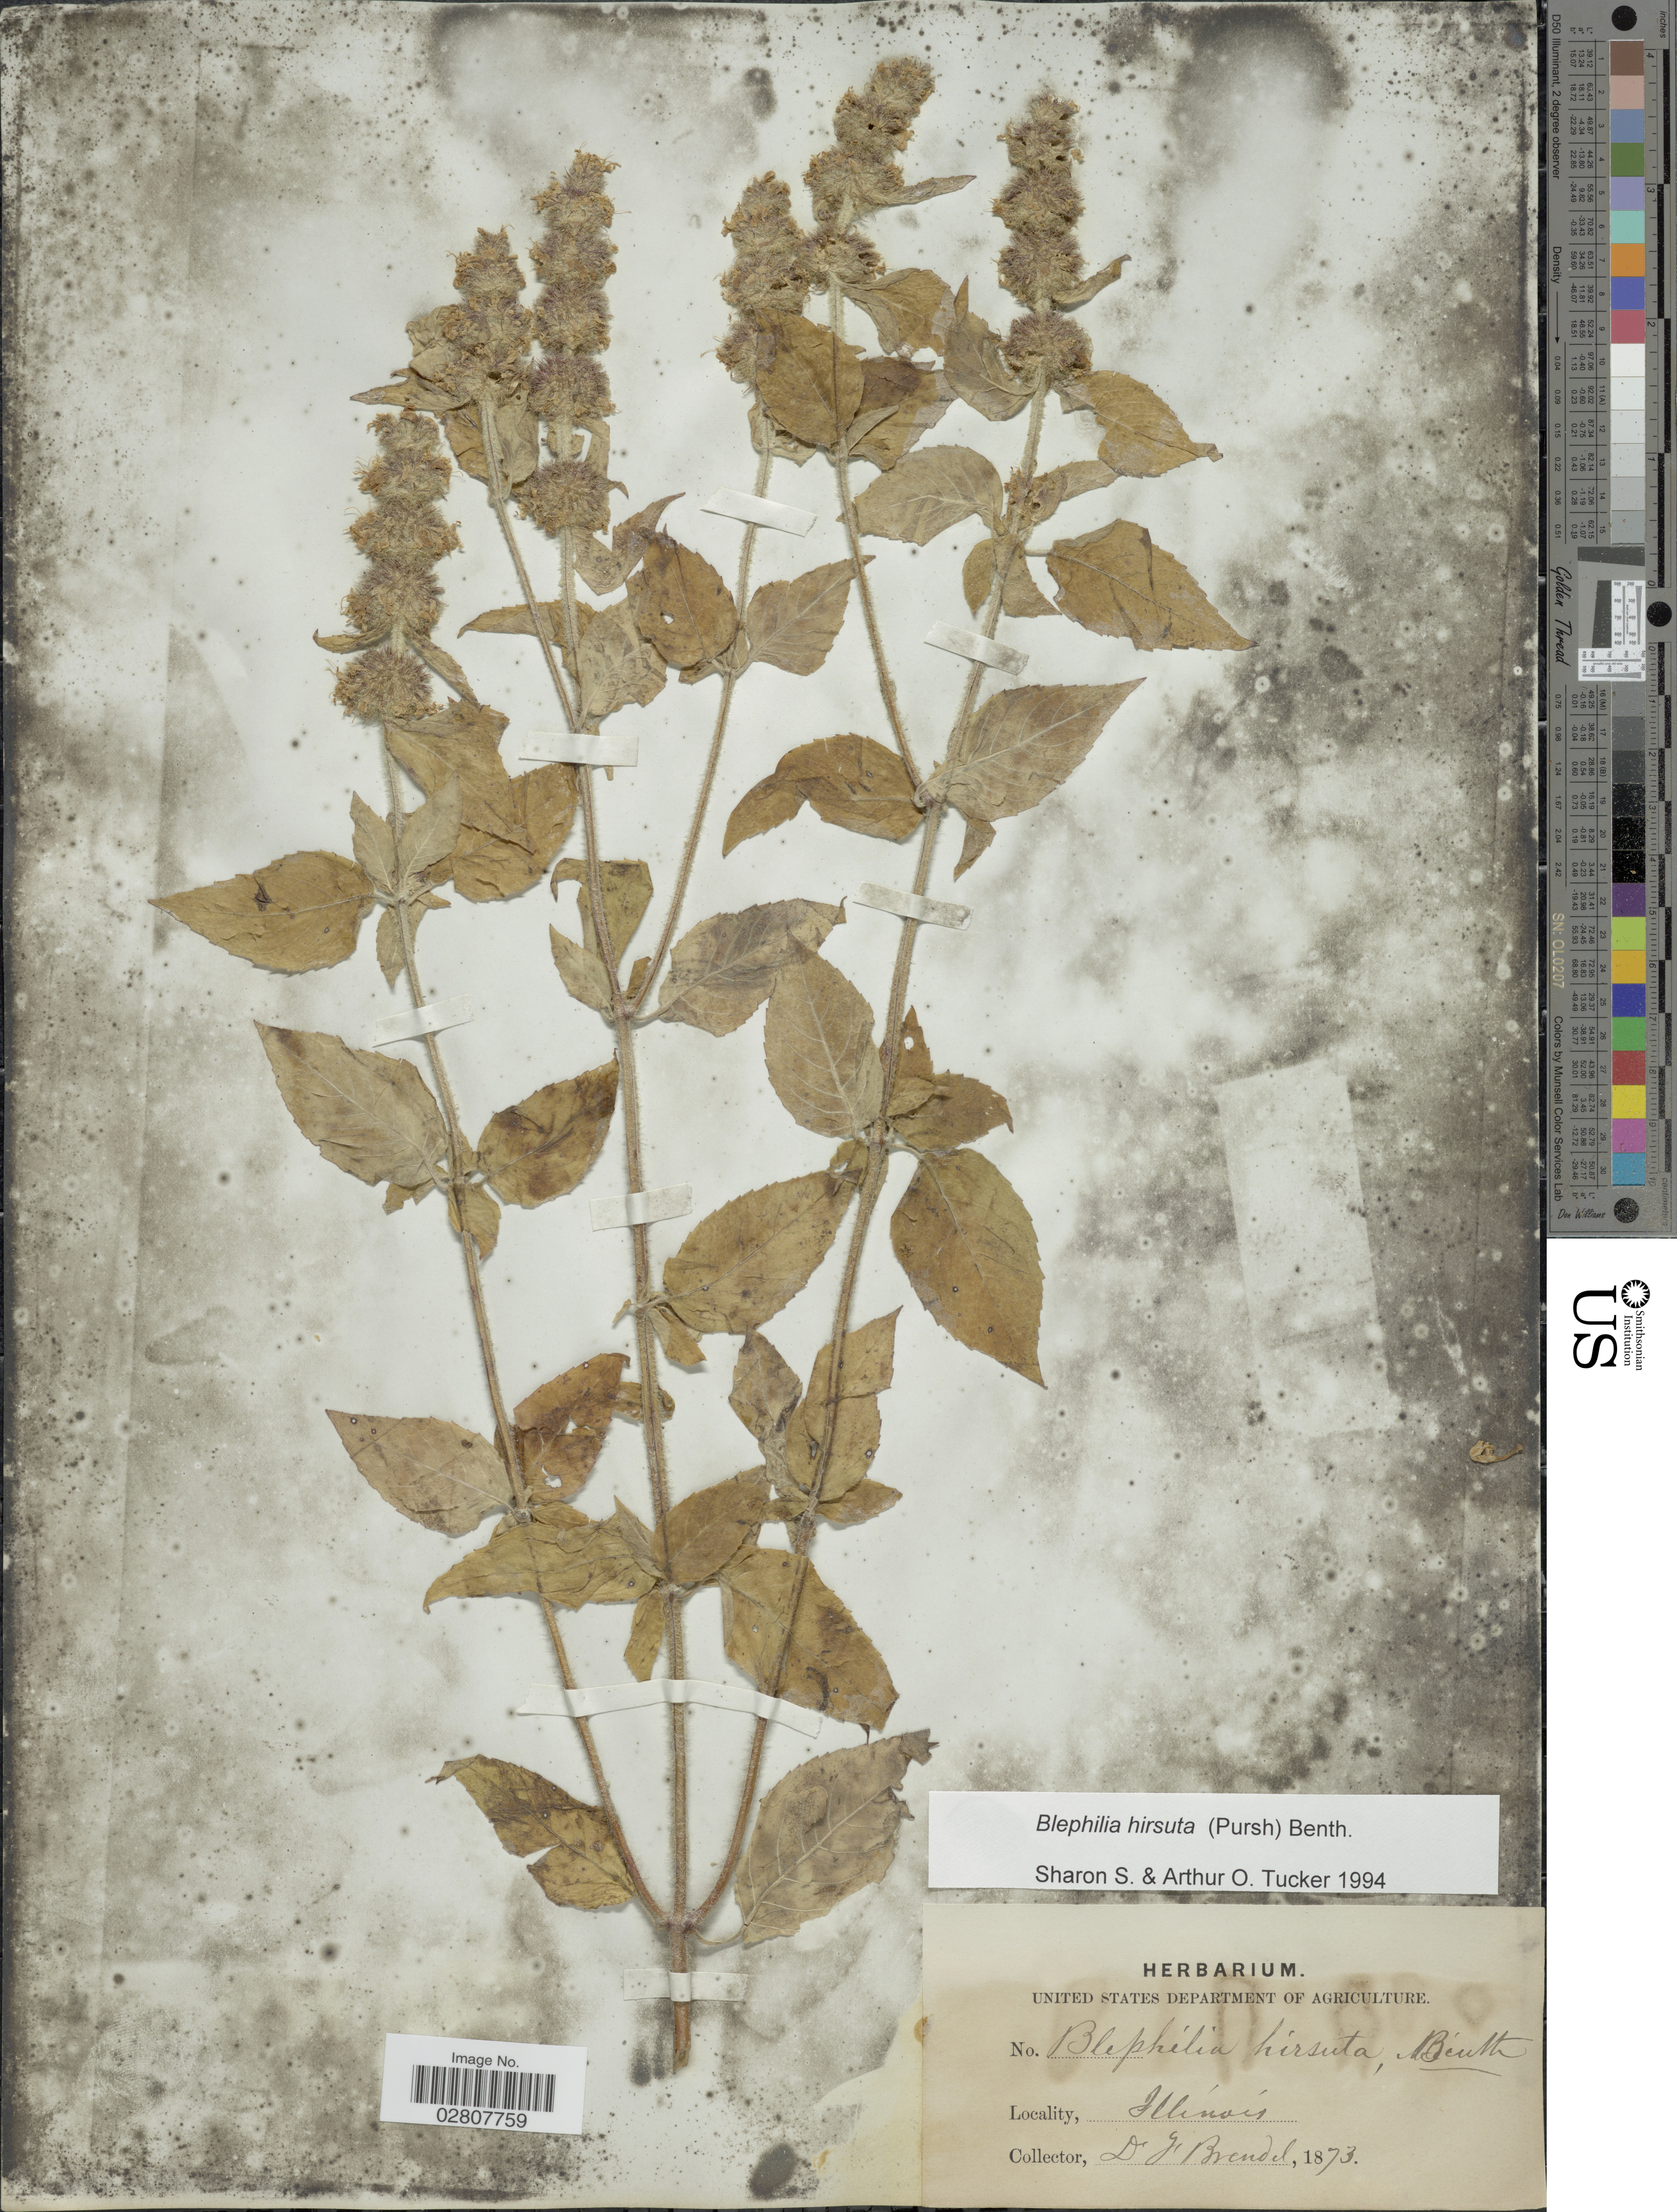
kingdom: Plantae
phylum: Tracheophyta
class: Magnoliopsida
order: Lamiales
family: Lamiaceae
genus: Blephilia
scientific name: Blephilia hirsuta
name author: (Pursh) Benth.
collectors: J. Brendel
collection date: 1873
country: United States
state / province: Illinois